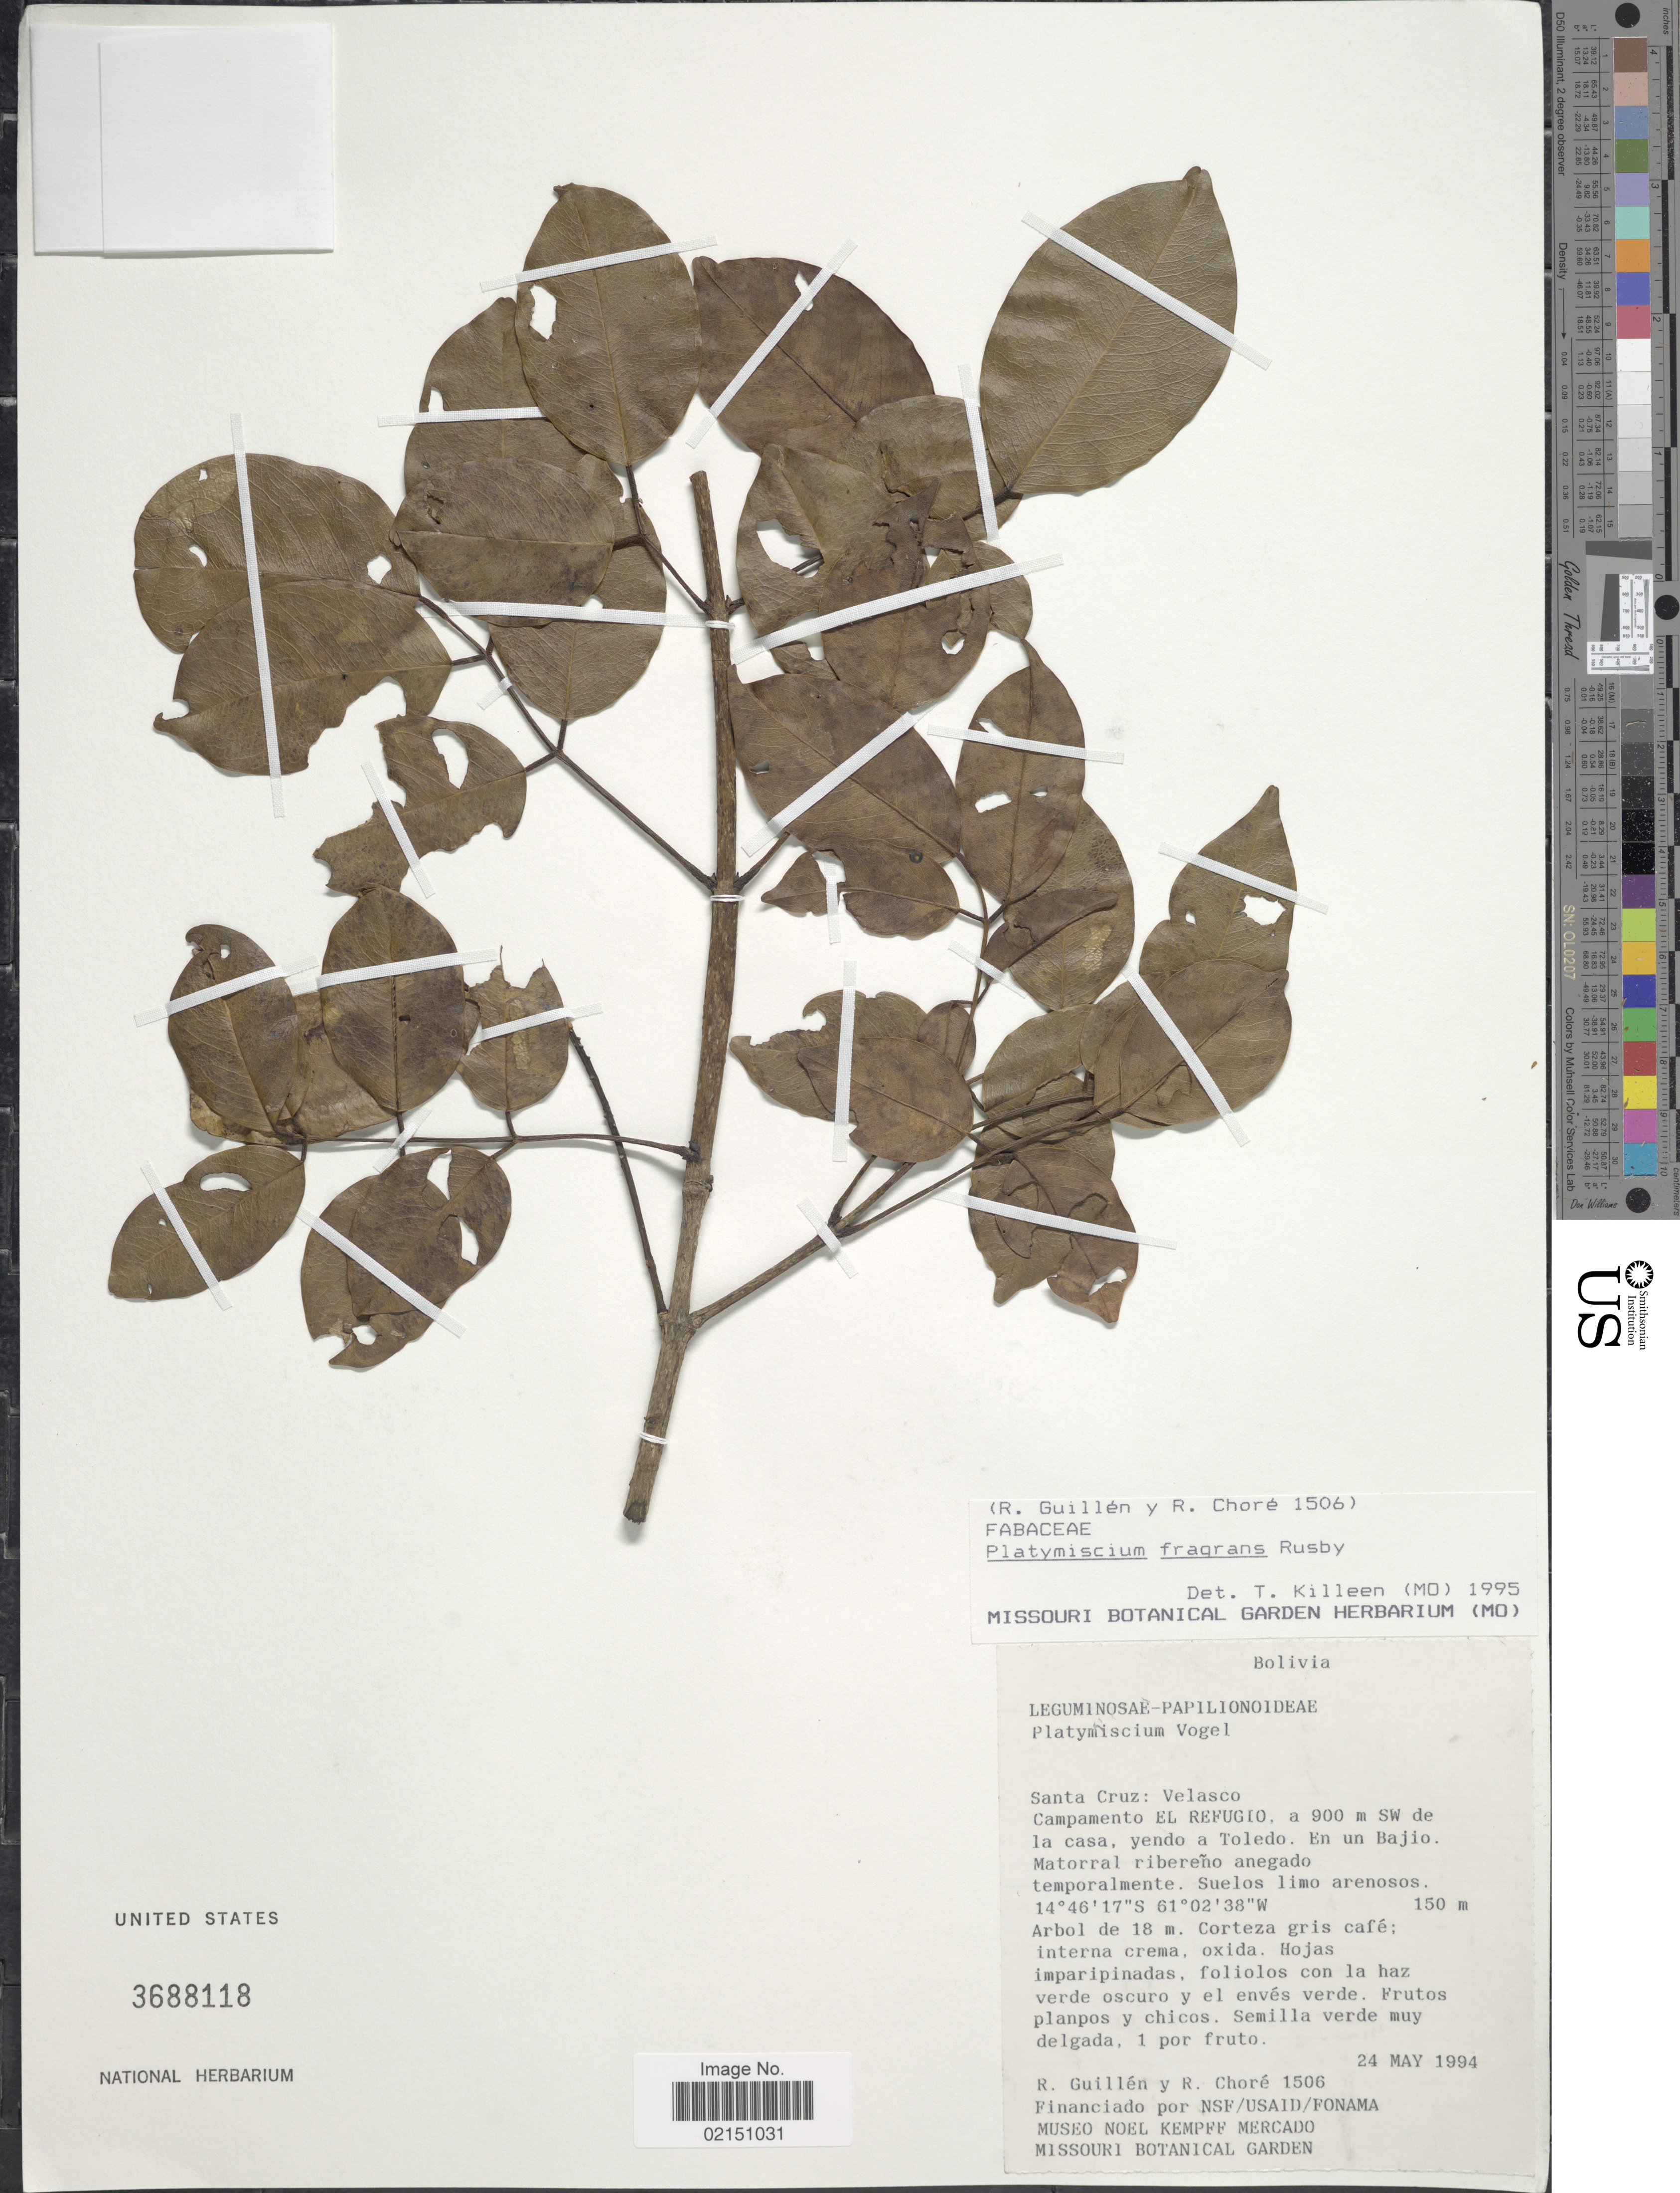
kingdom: Plantae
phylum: Tracheophyta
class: Magnoliopsida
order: Fabales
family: Fabaceae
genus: Platymiscium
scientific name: Platymiscium fragrans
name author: Rusby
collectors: R. Guillen & R. Choré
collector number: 1506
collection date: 1994-05-24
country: Bolivia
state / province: Santa Cruz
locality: Velasco, Campamento El Refugio, a 900 m SW de la casa, yendo a Toledo. En un Bajio. Matorral ribereño anegado temporalmente. Suelos limo arenosos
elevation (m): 150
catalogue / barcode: US 3688118